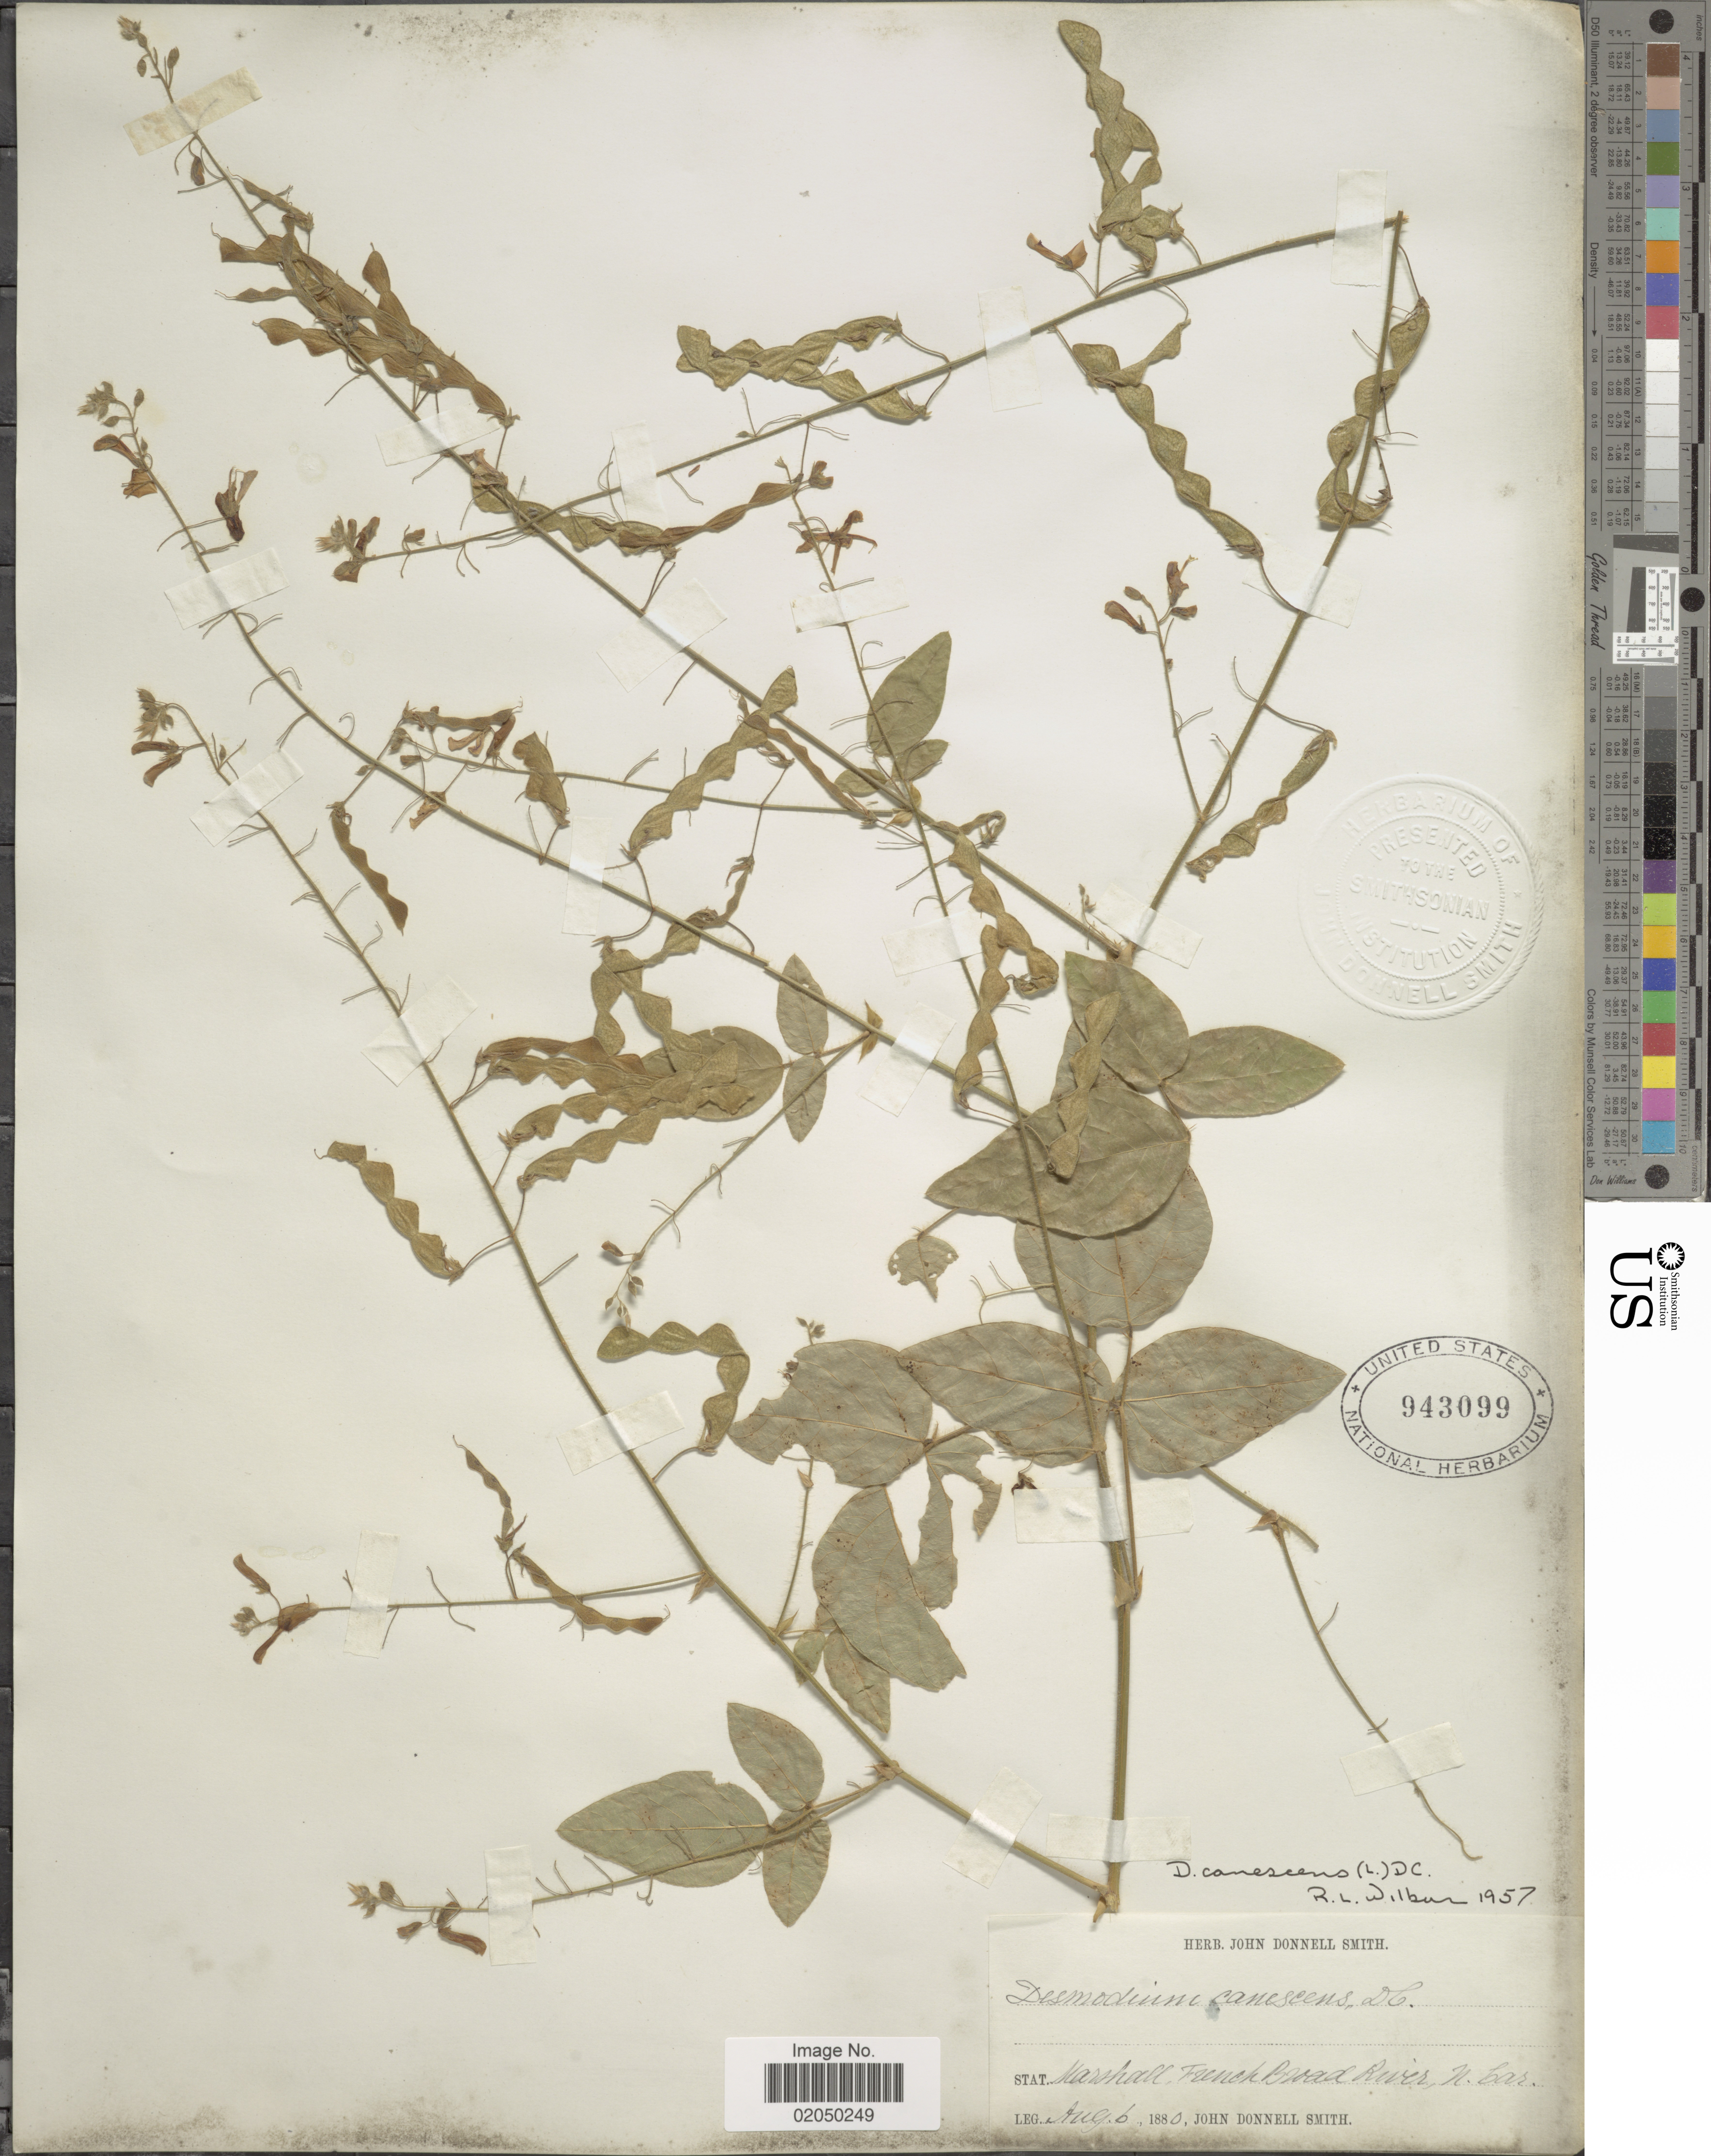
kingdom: Plantae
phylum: Tracheophyta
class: Magnoliopsida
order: Fabales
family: Fabaceae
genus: Desmodium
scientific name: Desmodium canescens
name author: (L.) DC.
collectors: J. Donnell Smith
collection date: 1880-08-06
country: United States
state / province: North Carolina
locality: Marshall, French Board River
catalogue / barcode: US 943099